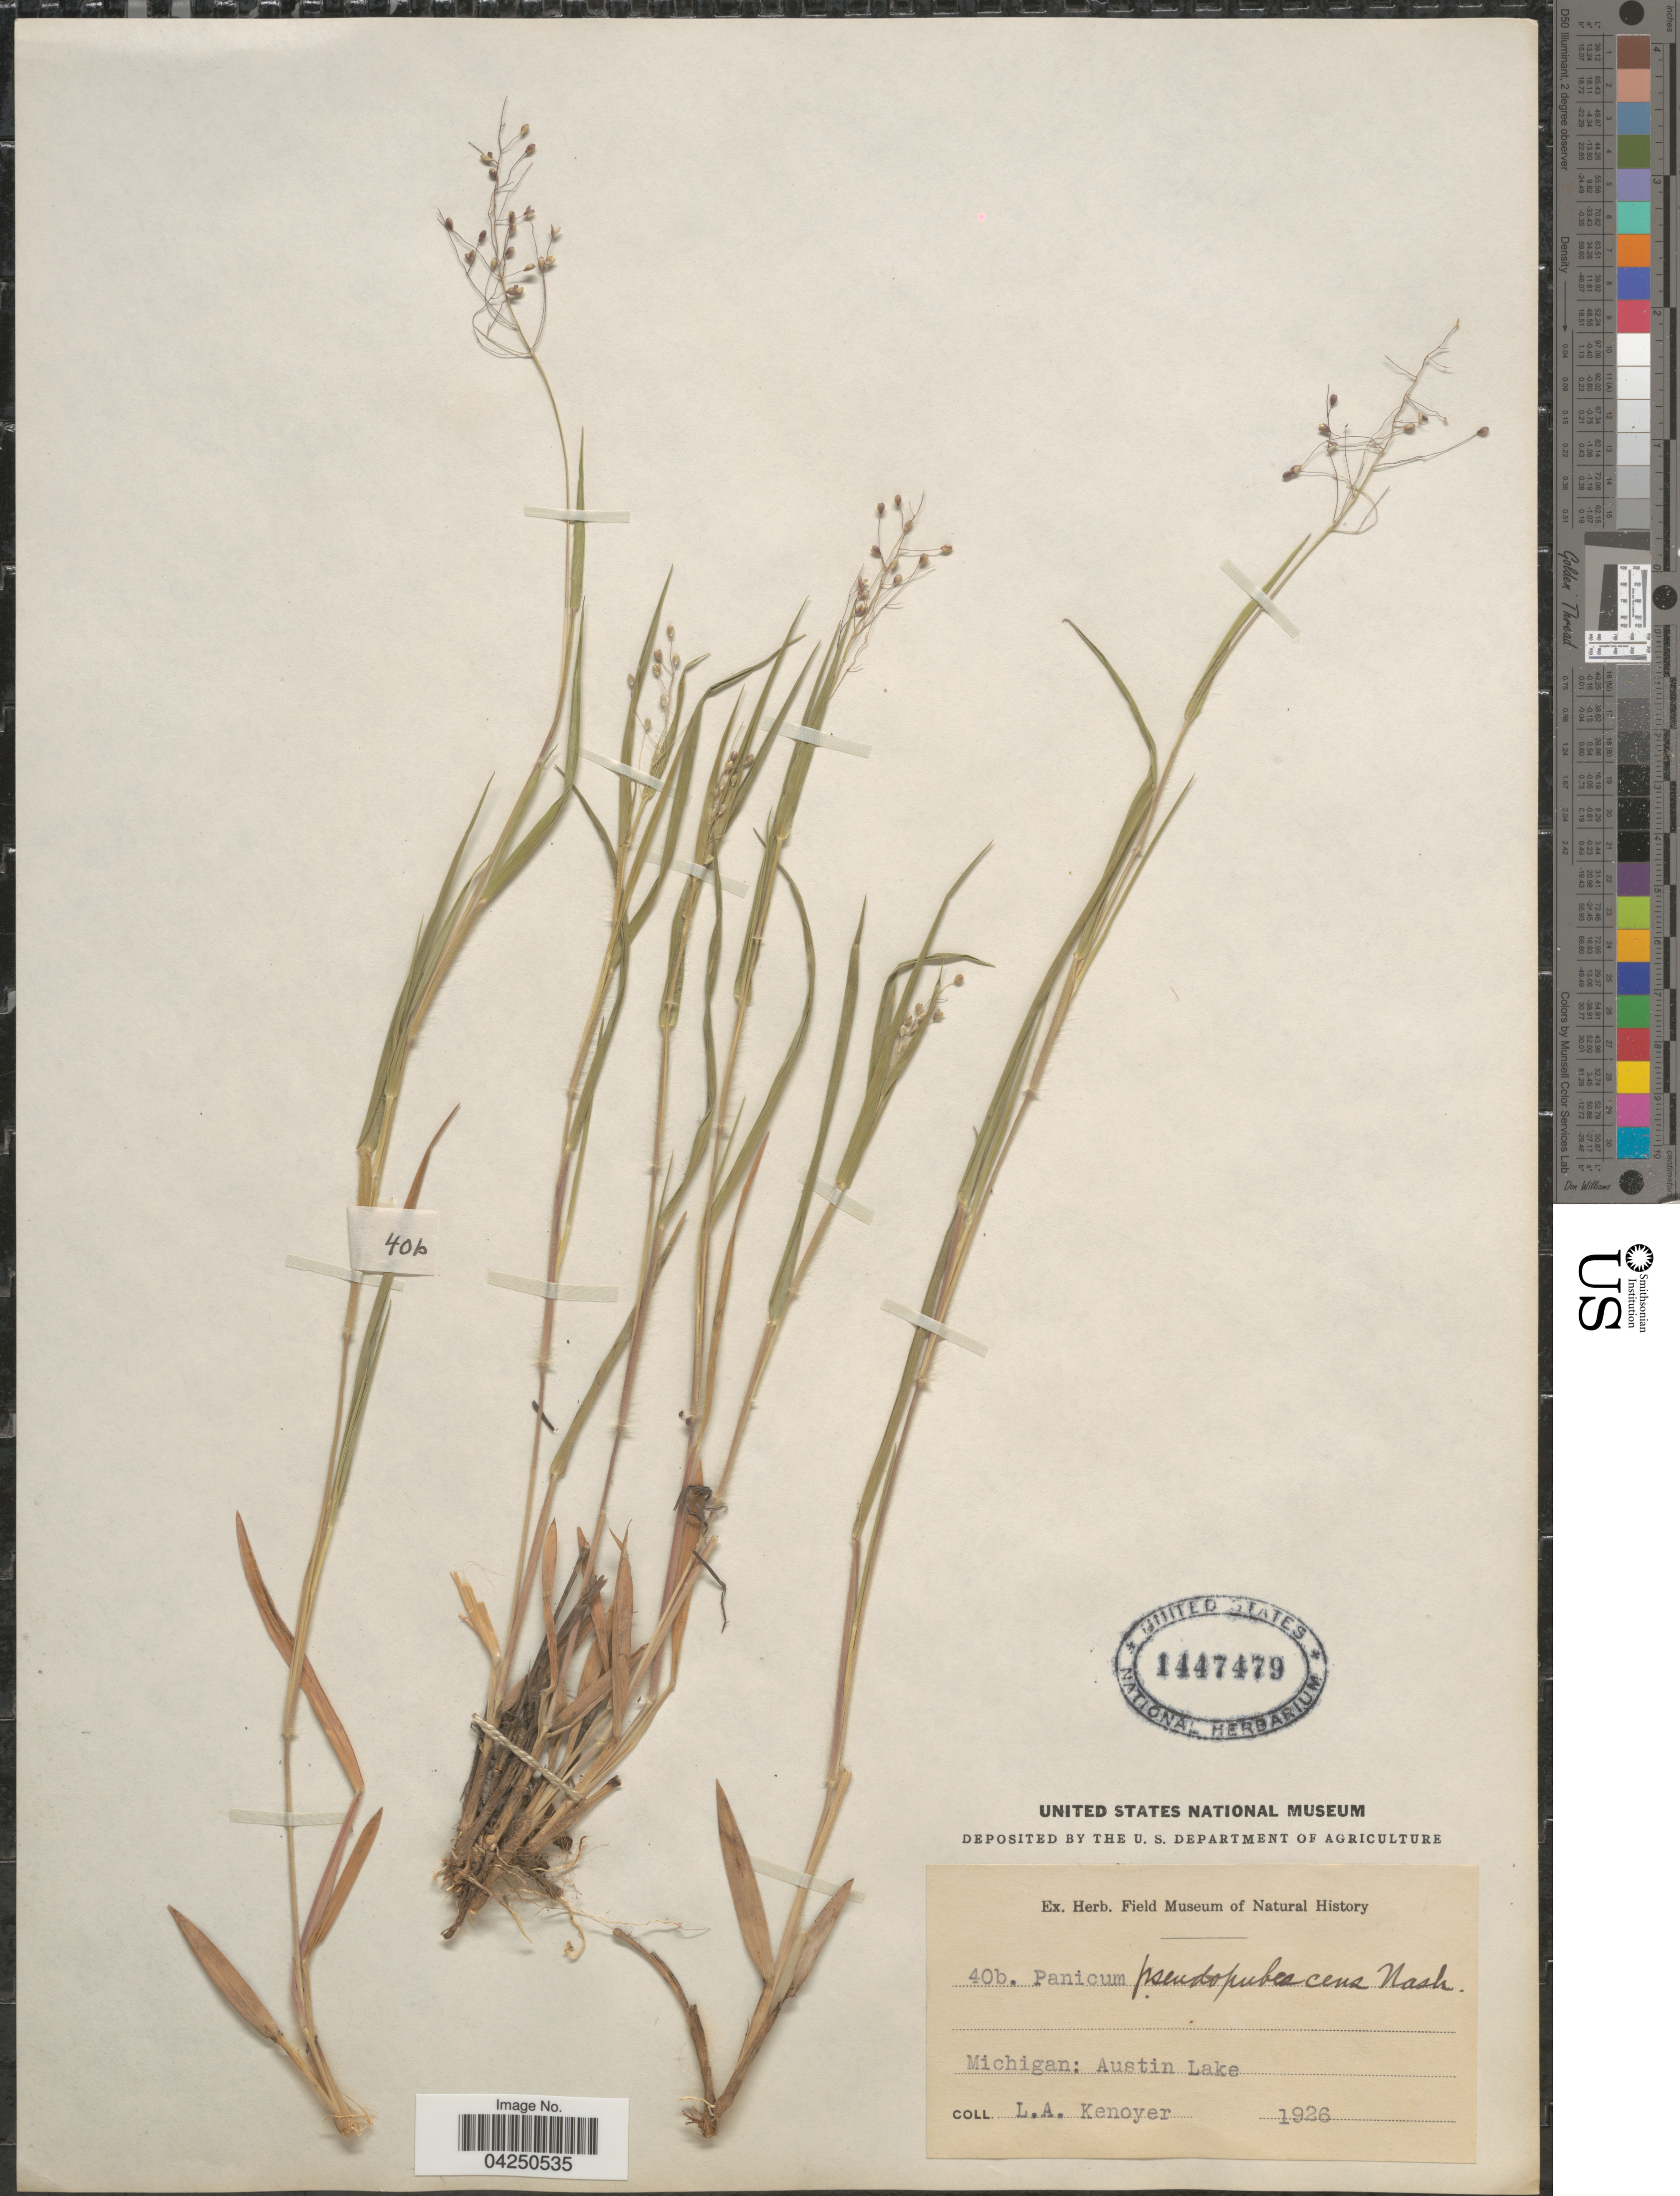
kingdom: Plantae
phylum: Tracheophyta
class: Liliopsida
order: Poales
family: Poaceae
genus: Dichanthelium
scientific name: Dichanthelium acuminatum var. acuminatum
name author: (Sw.) Gould & C.A. Clark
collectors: L. A. Kenoyer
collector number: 40b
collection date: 1926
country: United States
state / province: Michigan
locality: Austin Lake.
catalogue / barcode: US 1447479